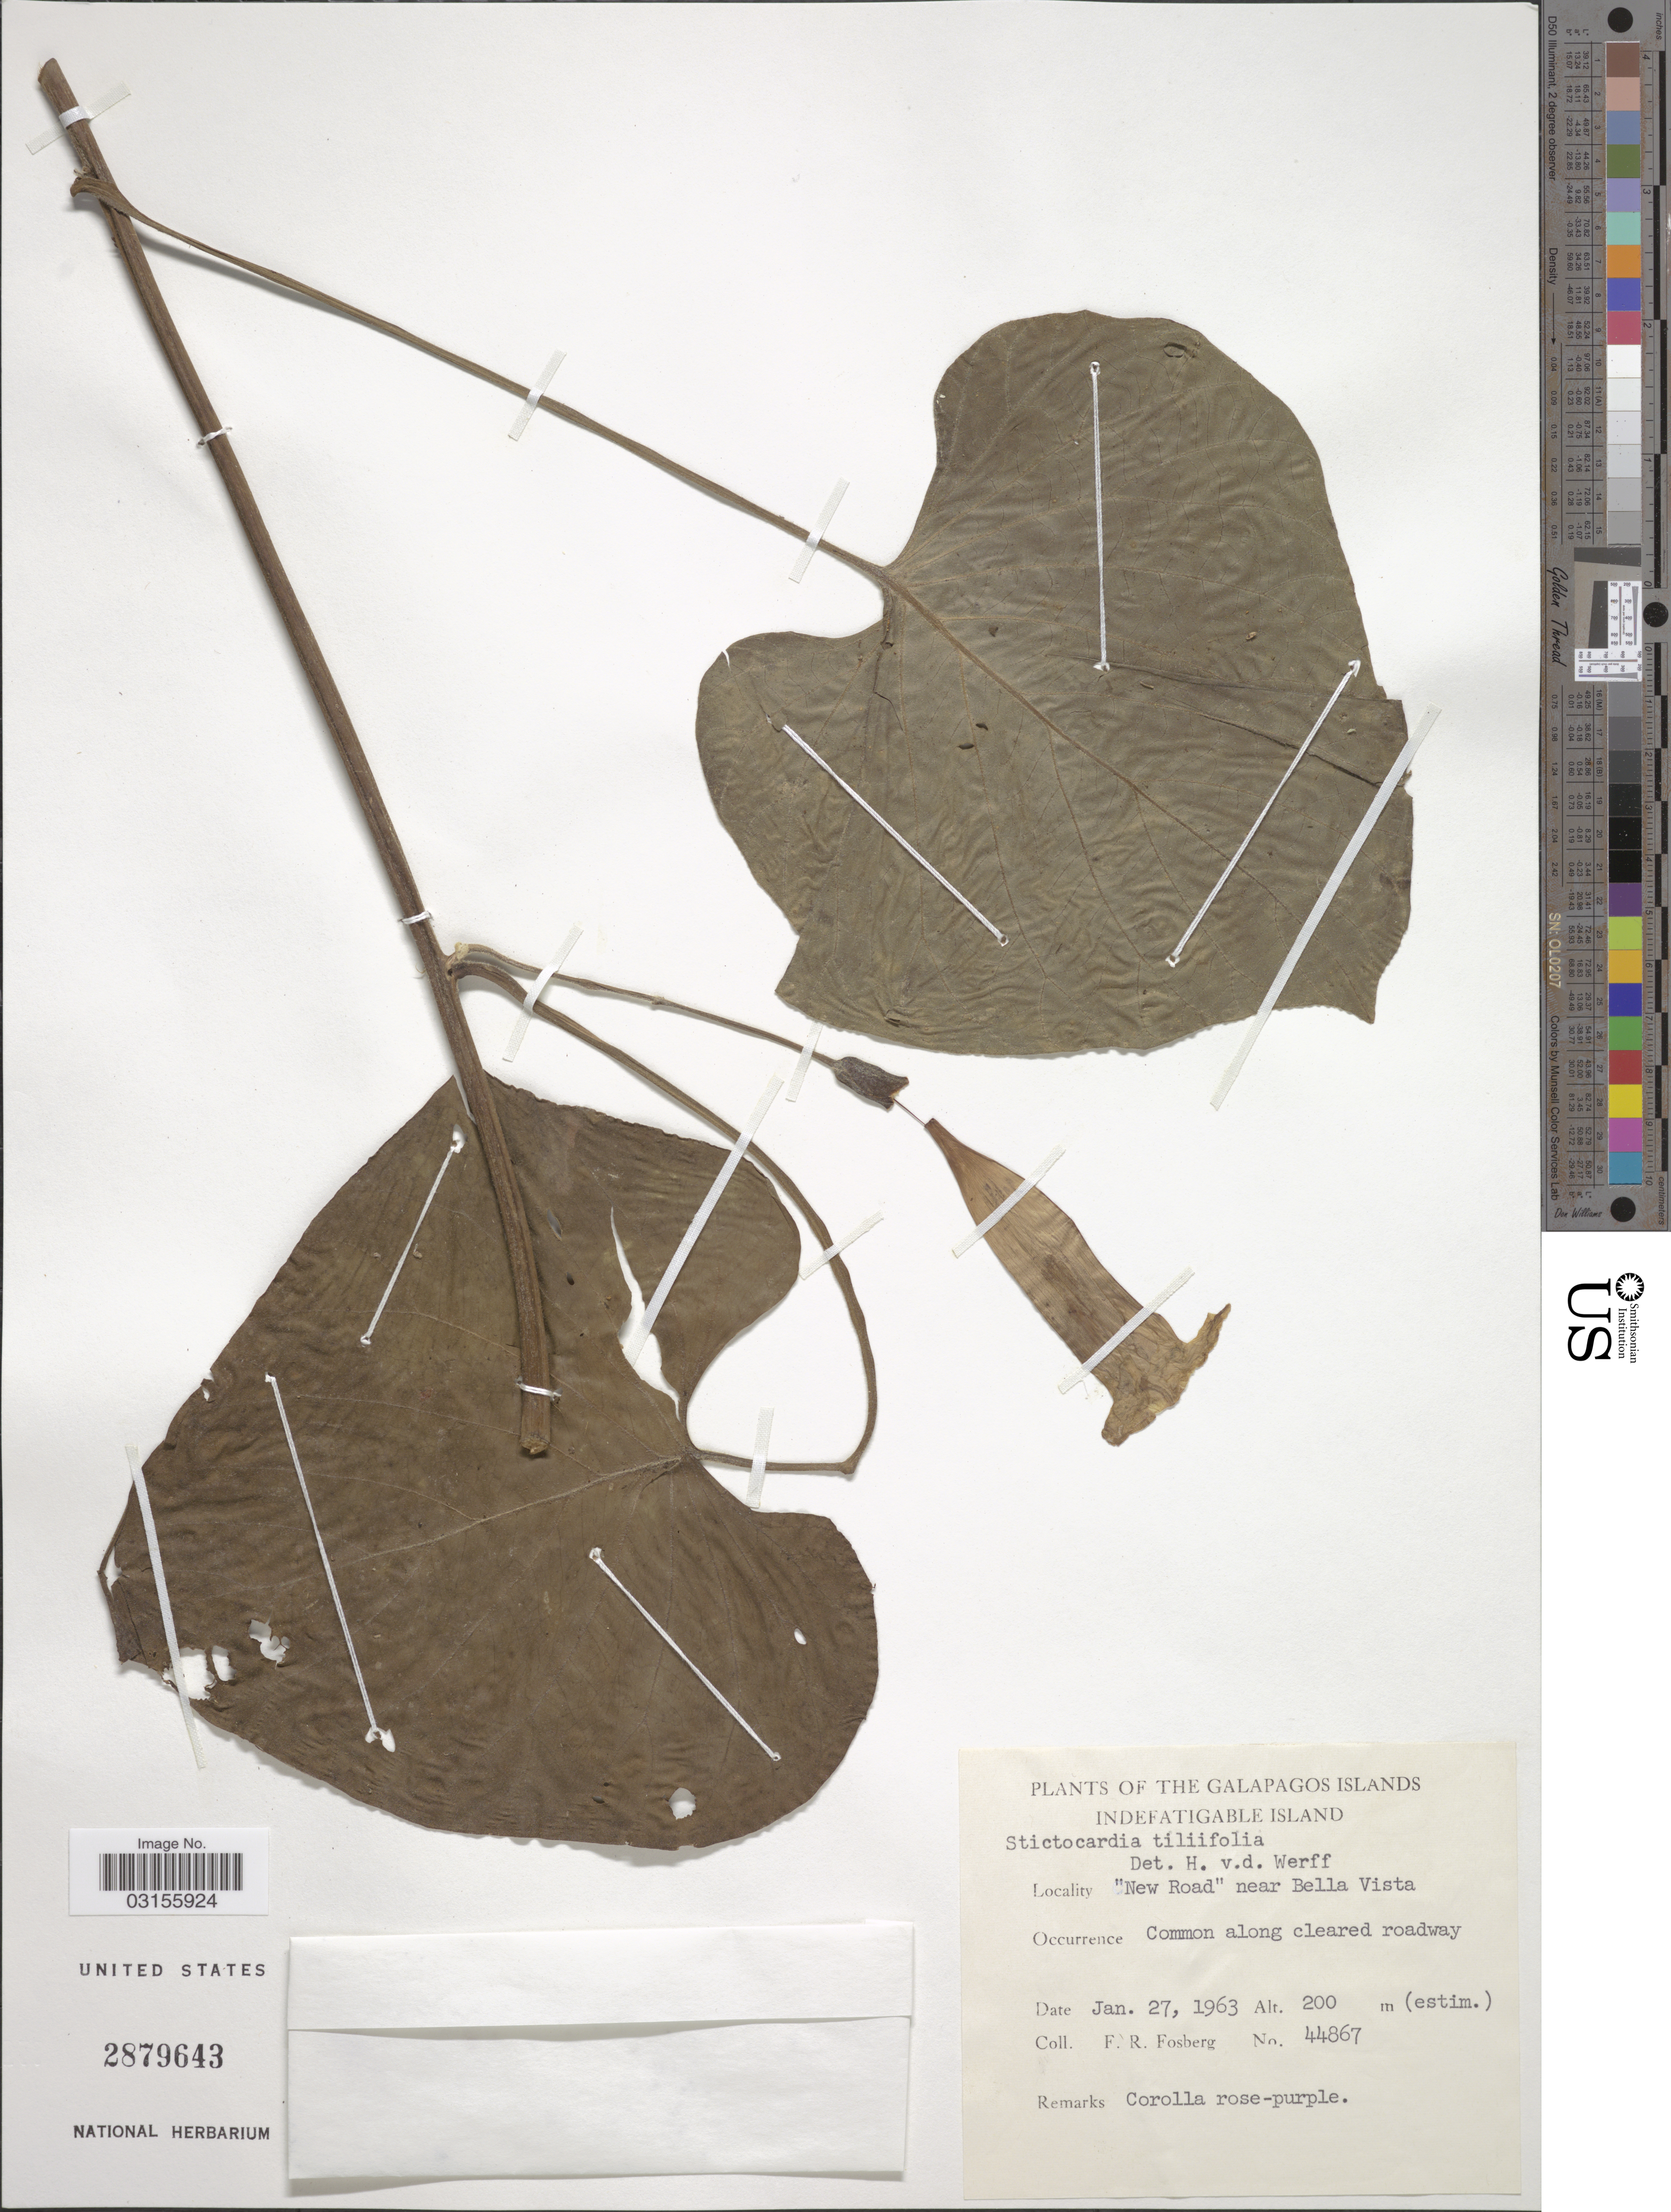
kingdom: Plantae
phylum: Tracheophyta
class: Magnoliopsida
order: Solanales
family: Convolvulaceae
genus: Stictocardia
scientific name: Stictocardia tiliifolia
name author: (Desr.) Hallier f.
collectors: F. R. Fosberg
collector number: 44867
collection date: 1963-01-27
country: Ecuador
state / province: Colón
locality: Galapagos Islands. Indefatigable Island. "New Road" near Bella Vista.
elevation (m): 200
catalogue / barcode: US 2879643